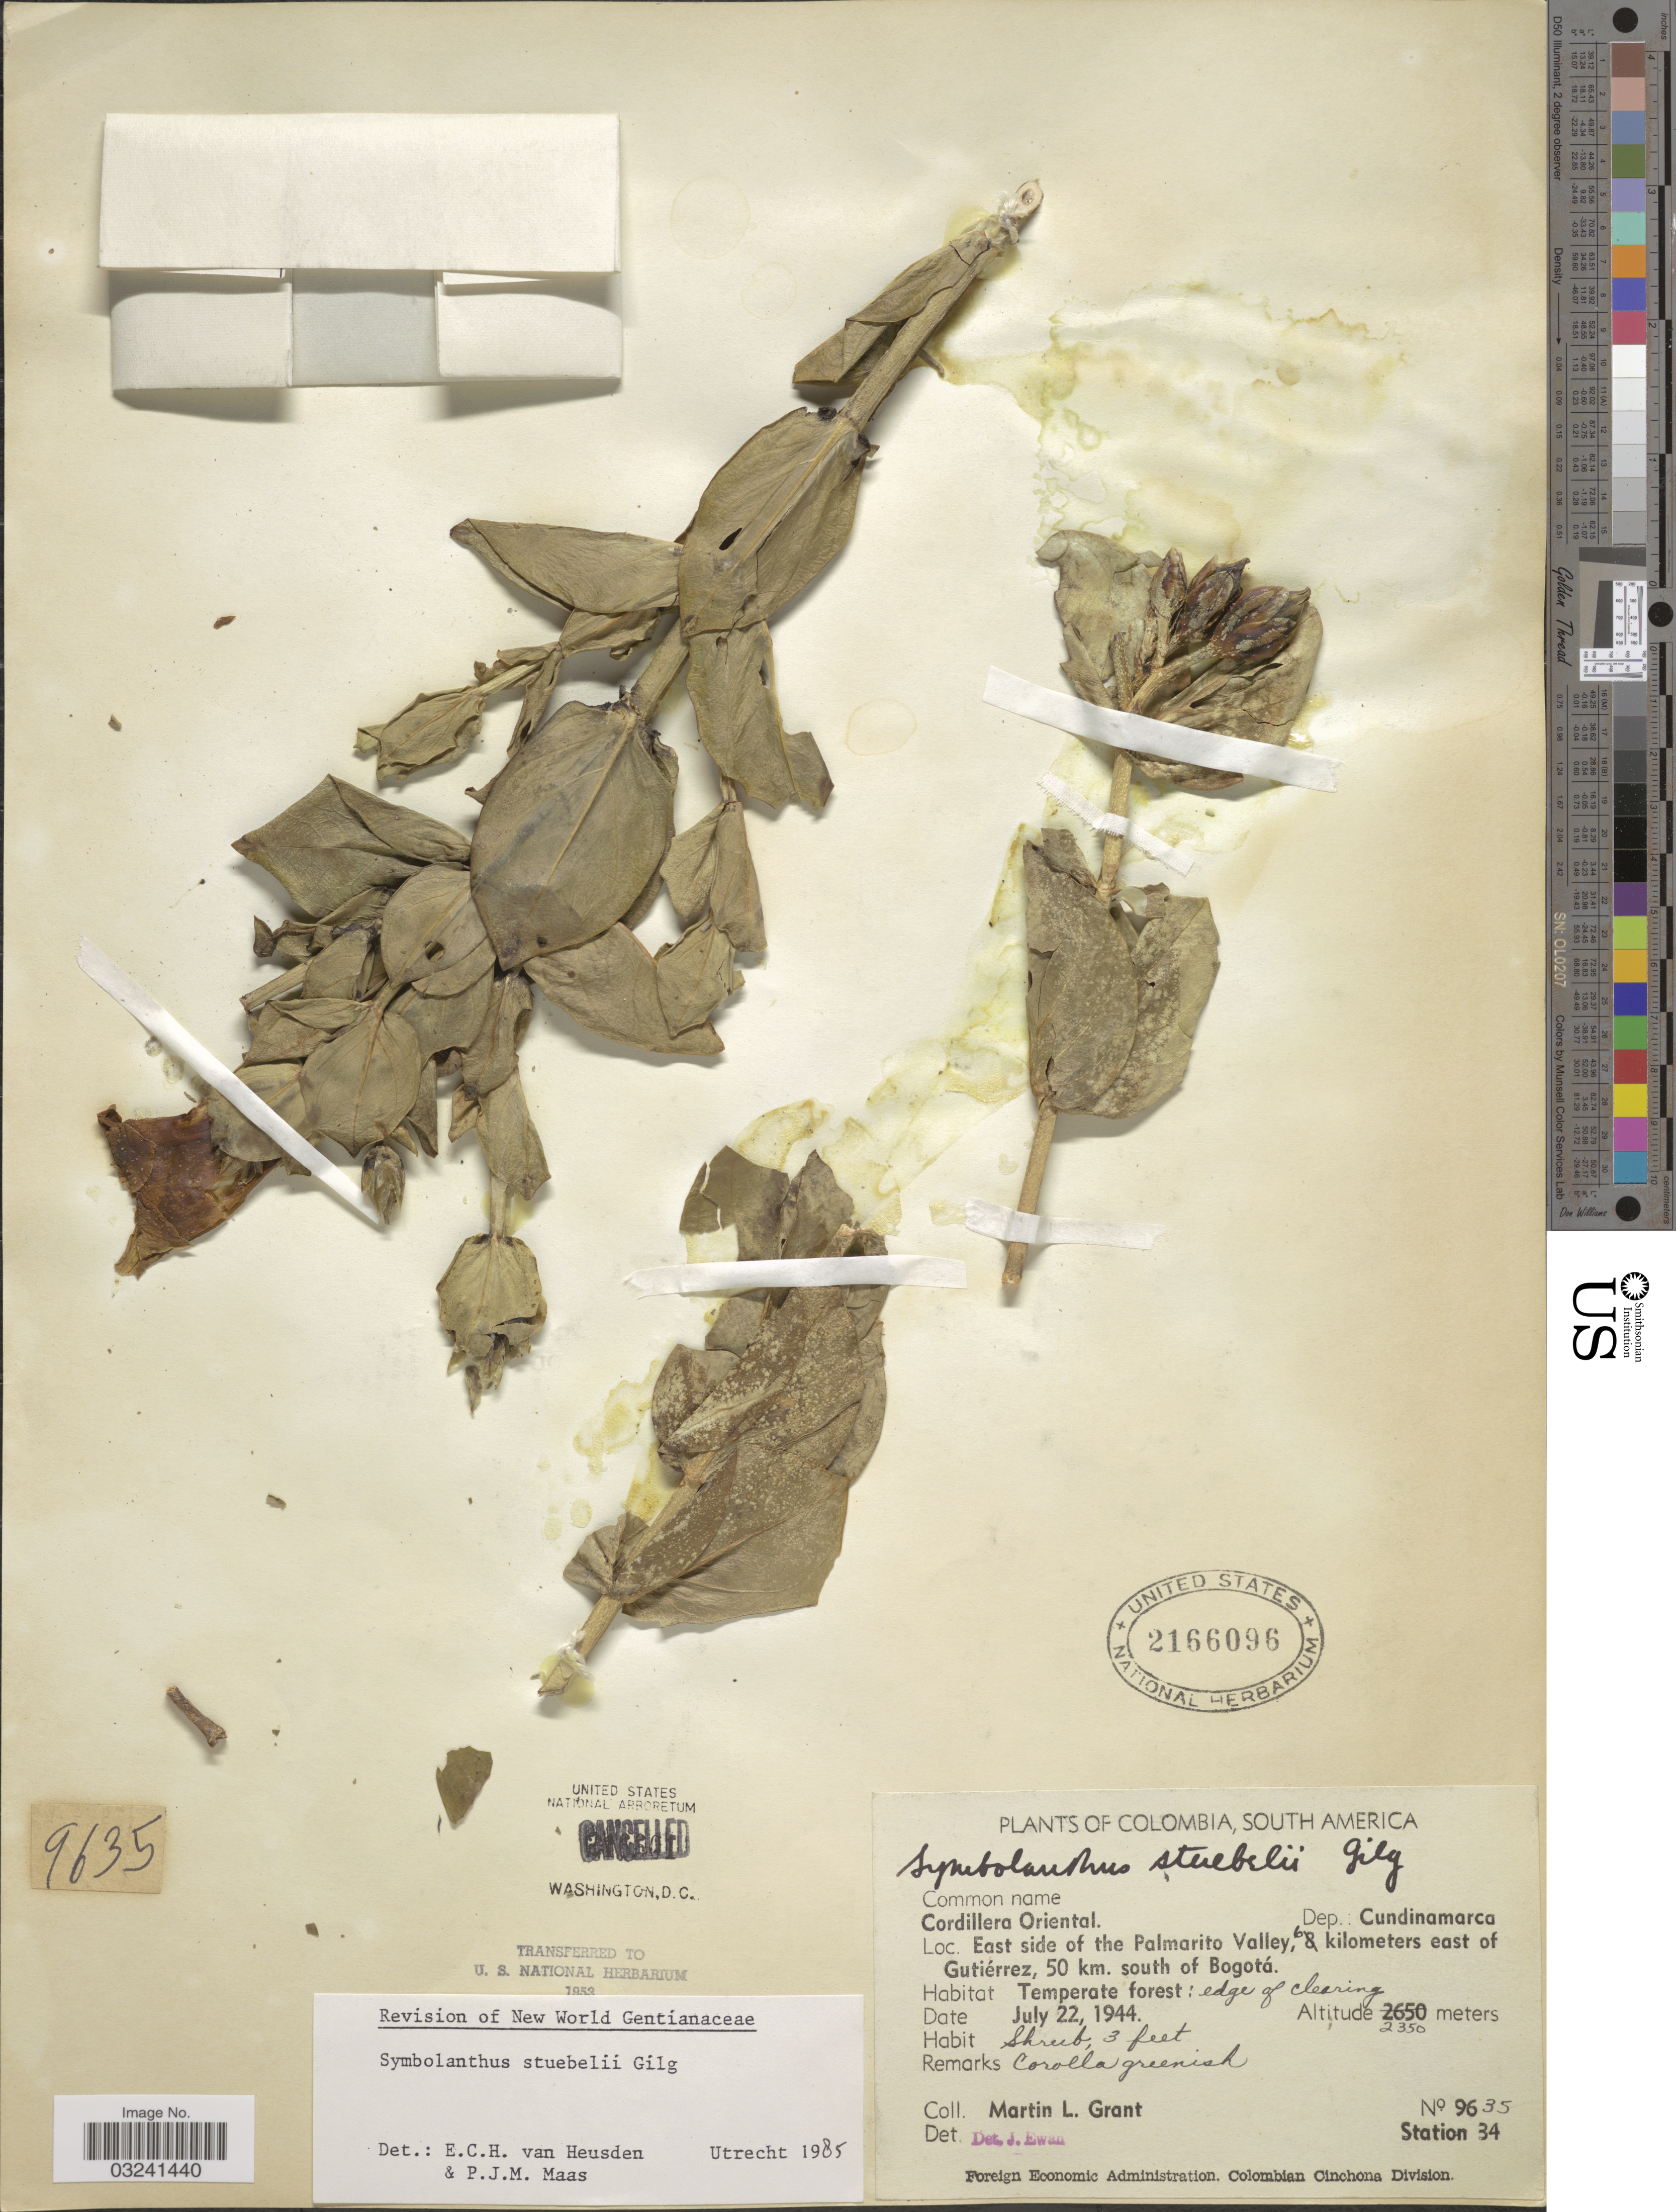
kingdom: Plantae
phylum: Tracheophyta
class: Magnoliopsida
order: Gentianales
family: Gentianaceae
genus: Symbolanthus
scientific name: Symbolanthus stuebelii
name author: Gilg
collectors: M. L. Grant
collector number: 9635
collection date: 1944-07-22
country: Colombia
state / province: Cundinamarca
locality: Cordillera Oriental. Dep.: Cundinamarca. East side of the Palmarito Valley, 6 kilometers east of Gutiérrez, 50 km. south of Bogotá.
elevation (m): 2350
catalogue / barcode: US 2166096